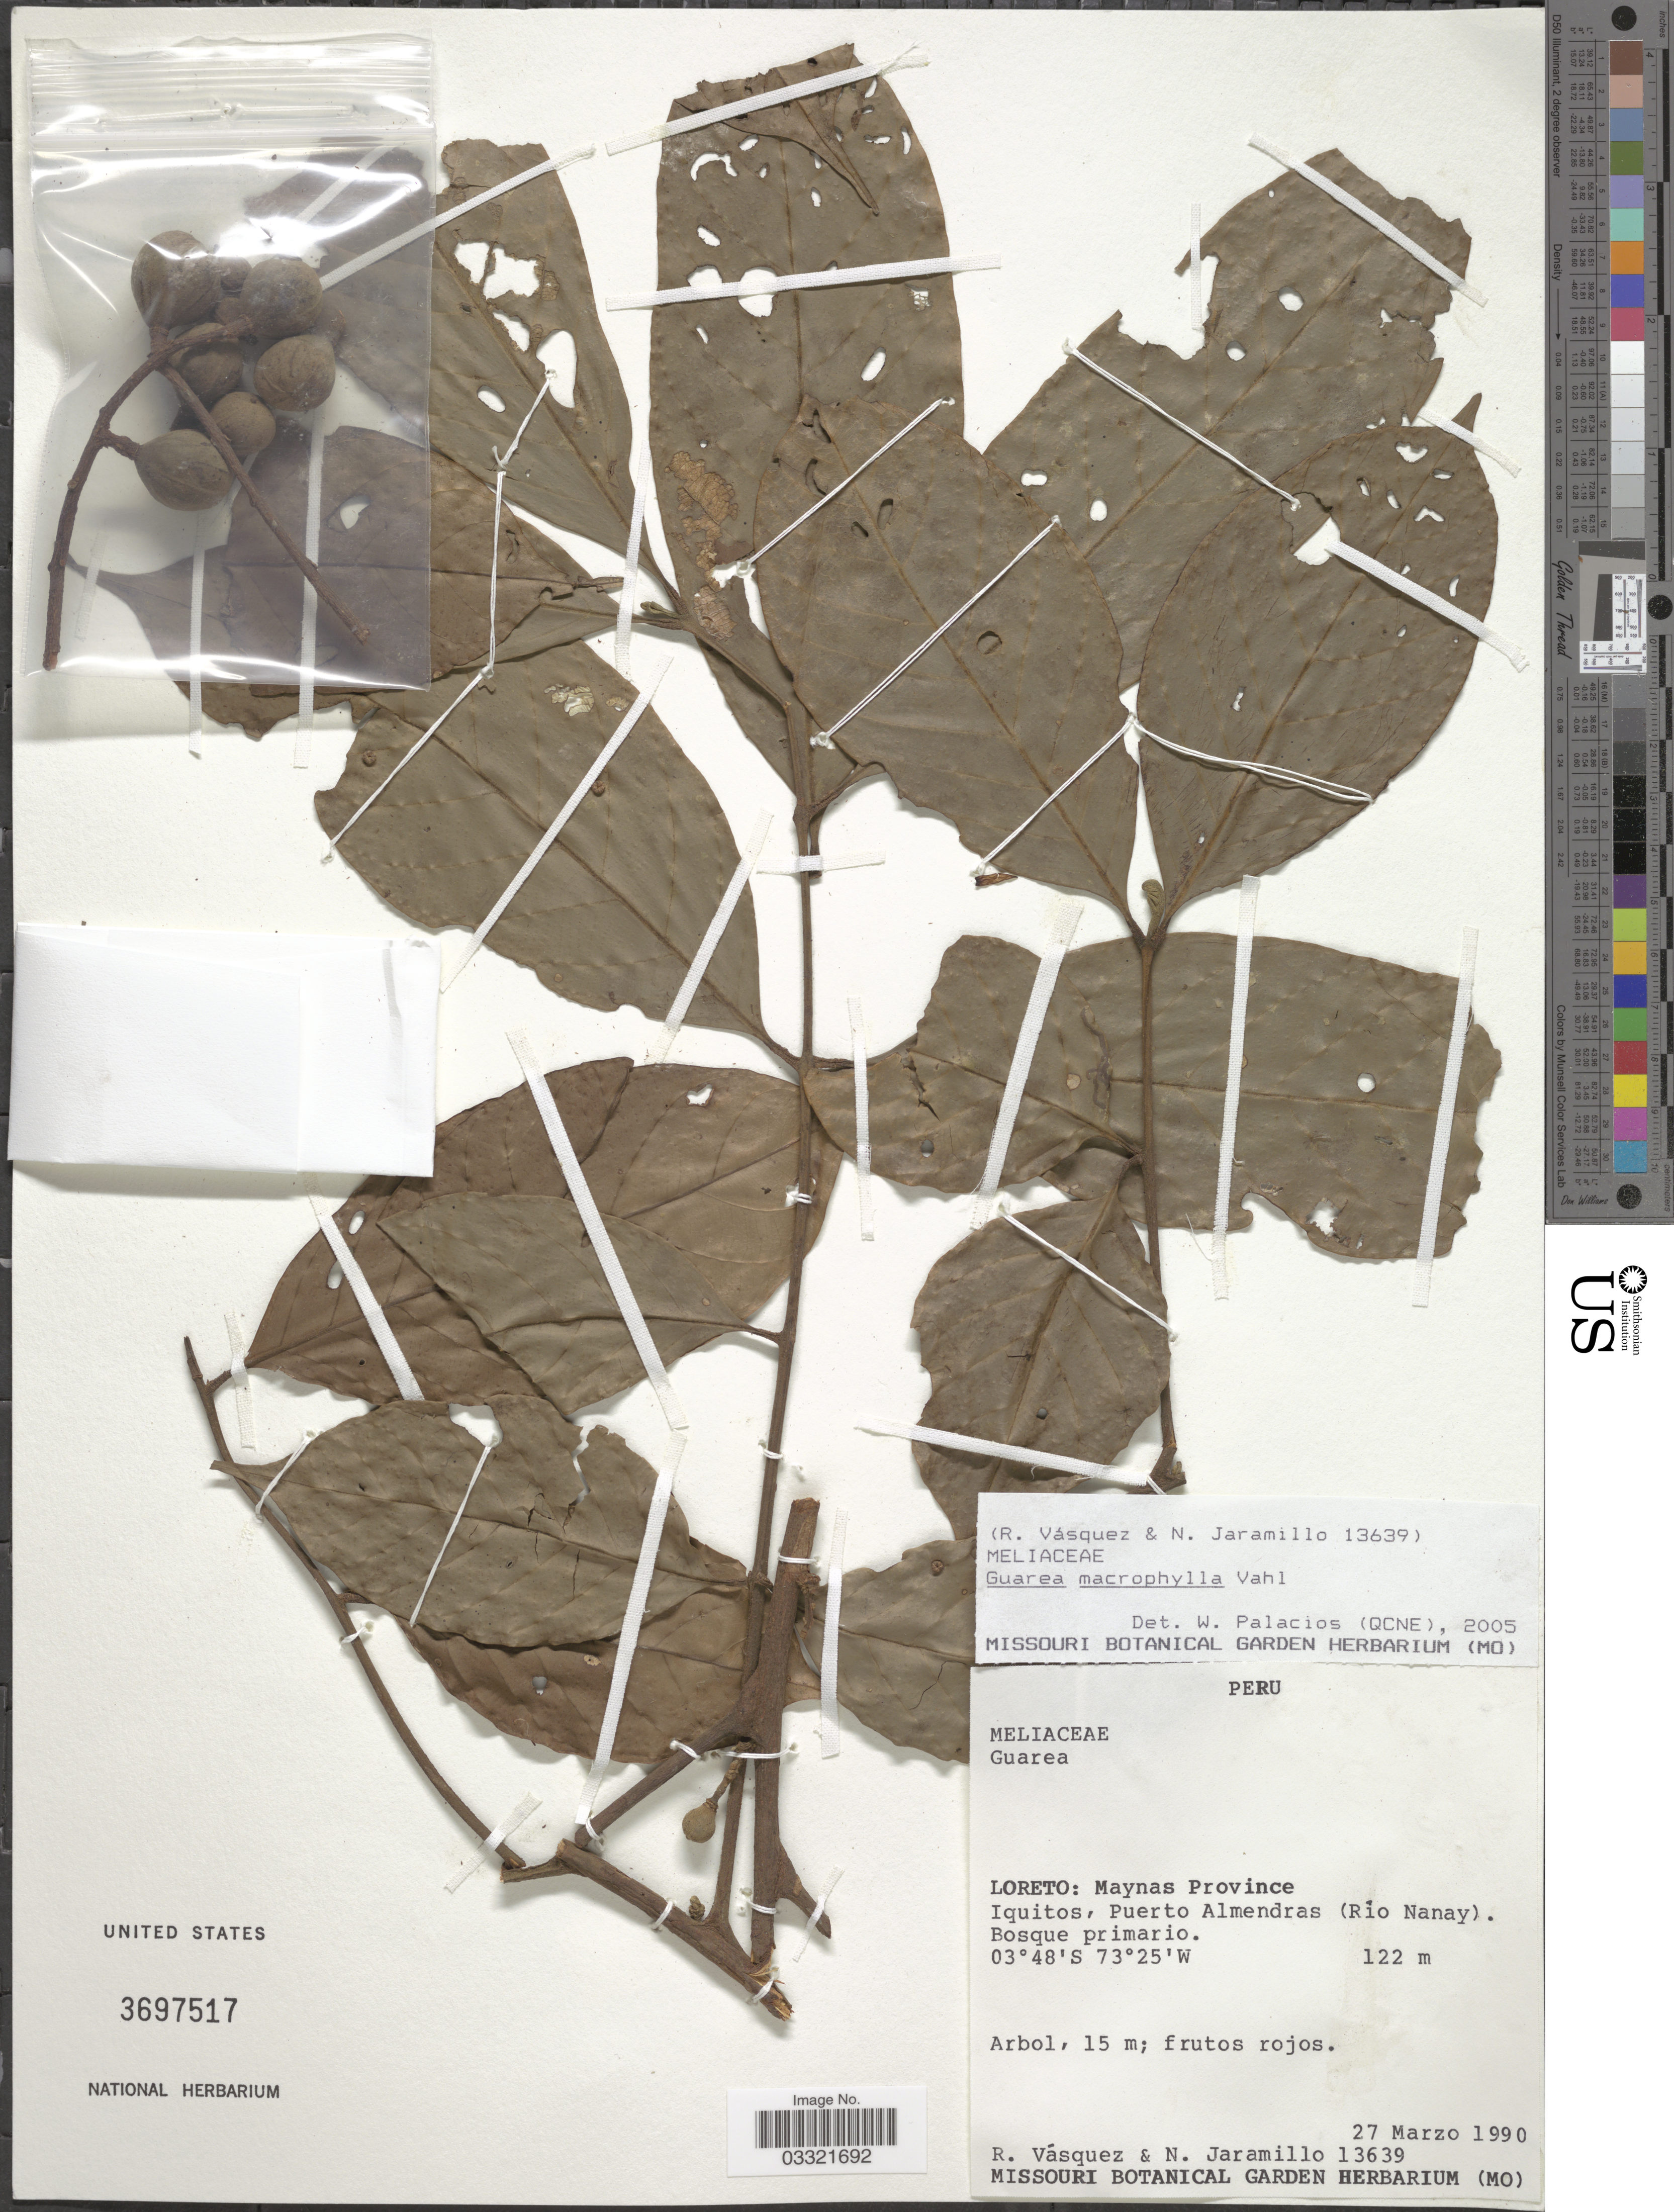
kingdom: Plantae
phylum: Tracheophyta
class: Magnoliopsida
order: Sapindales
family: Meliaceae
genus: Guarea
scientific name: Guarea macrophylla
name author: Vahl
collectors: R. Vásquez & N. Jaramillo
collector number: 13639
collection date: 1990-03-27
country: Peru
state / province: Loreto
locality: Maynas Province. Iquitos, Puerto Almendras (Río Nanay).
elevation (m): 122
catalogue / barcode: US 3697517